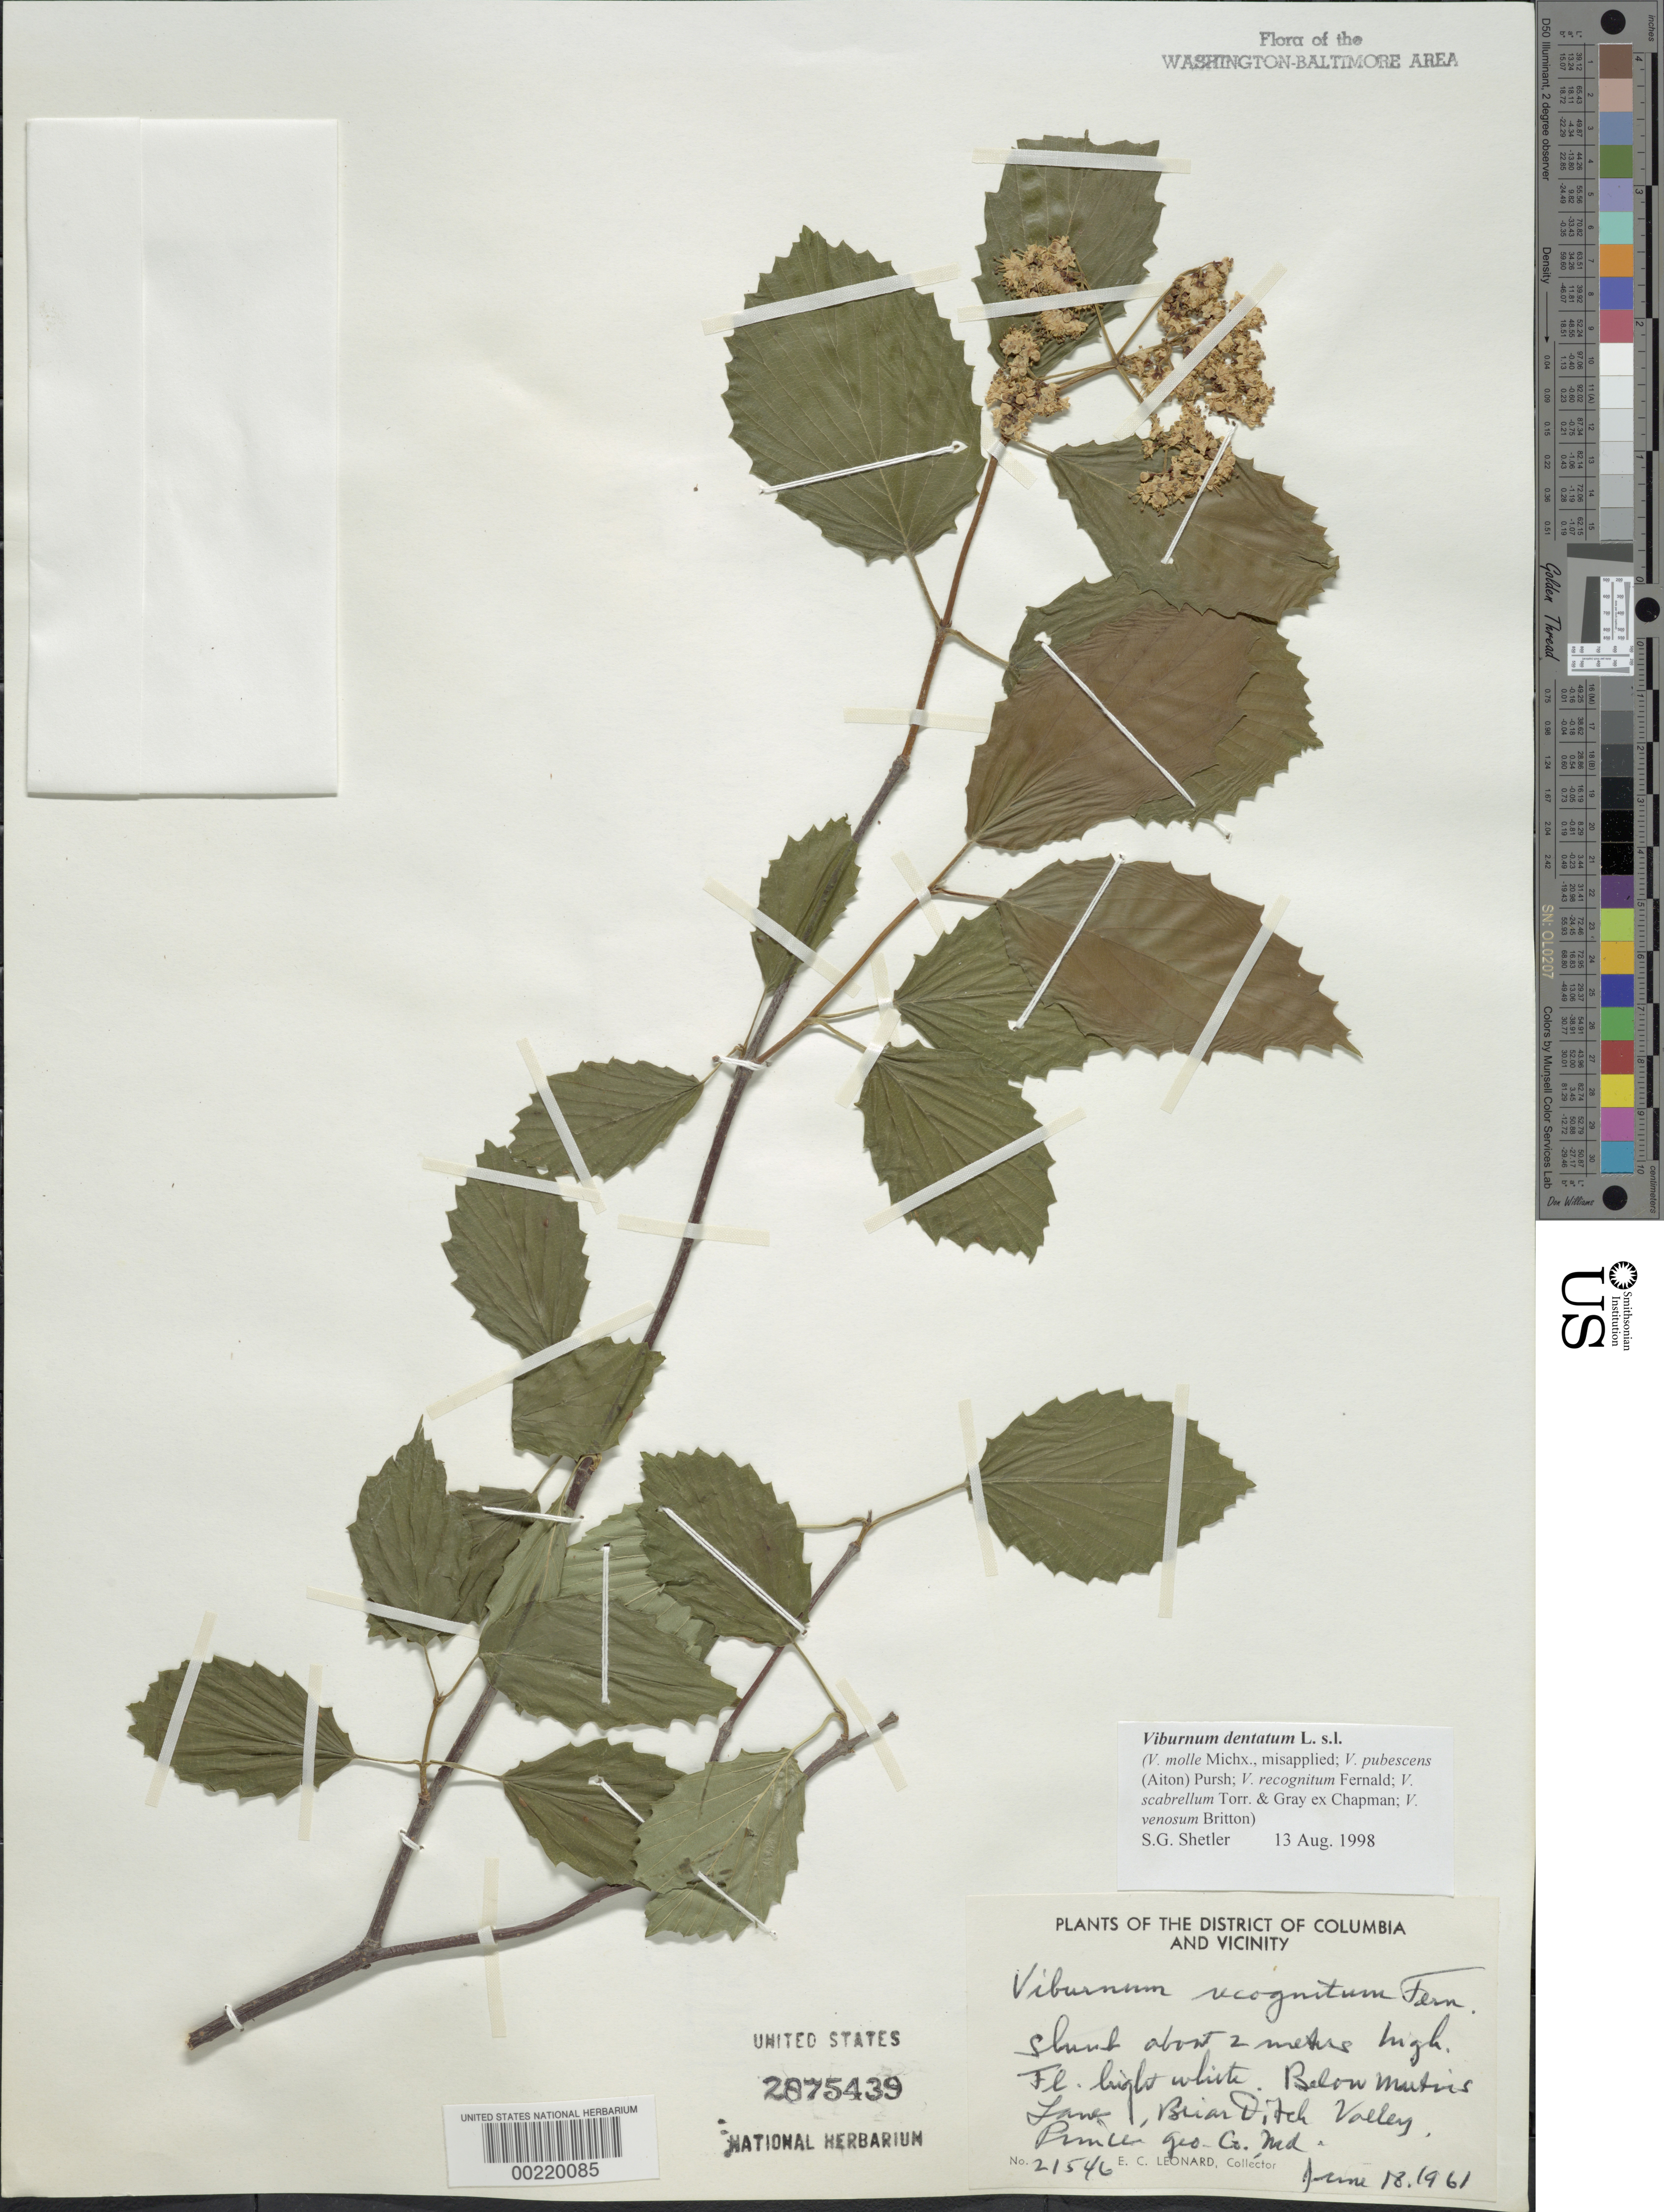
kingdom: Plantae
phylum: Tracheophyta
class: Magnoliopsida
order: Dipsacales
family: Viburnaceae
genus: Viburnum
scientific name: Viburnum dentatum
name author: L.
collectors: E. C. Leonard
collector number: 21546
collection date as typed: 18 Jun 1961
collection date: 1961-06-18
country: United States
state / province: Maryland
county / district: Prince George's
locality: Below Martins Lane Briar Ditch Valley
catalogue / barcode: US 2875439